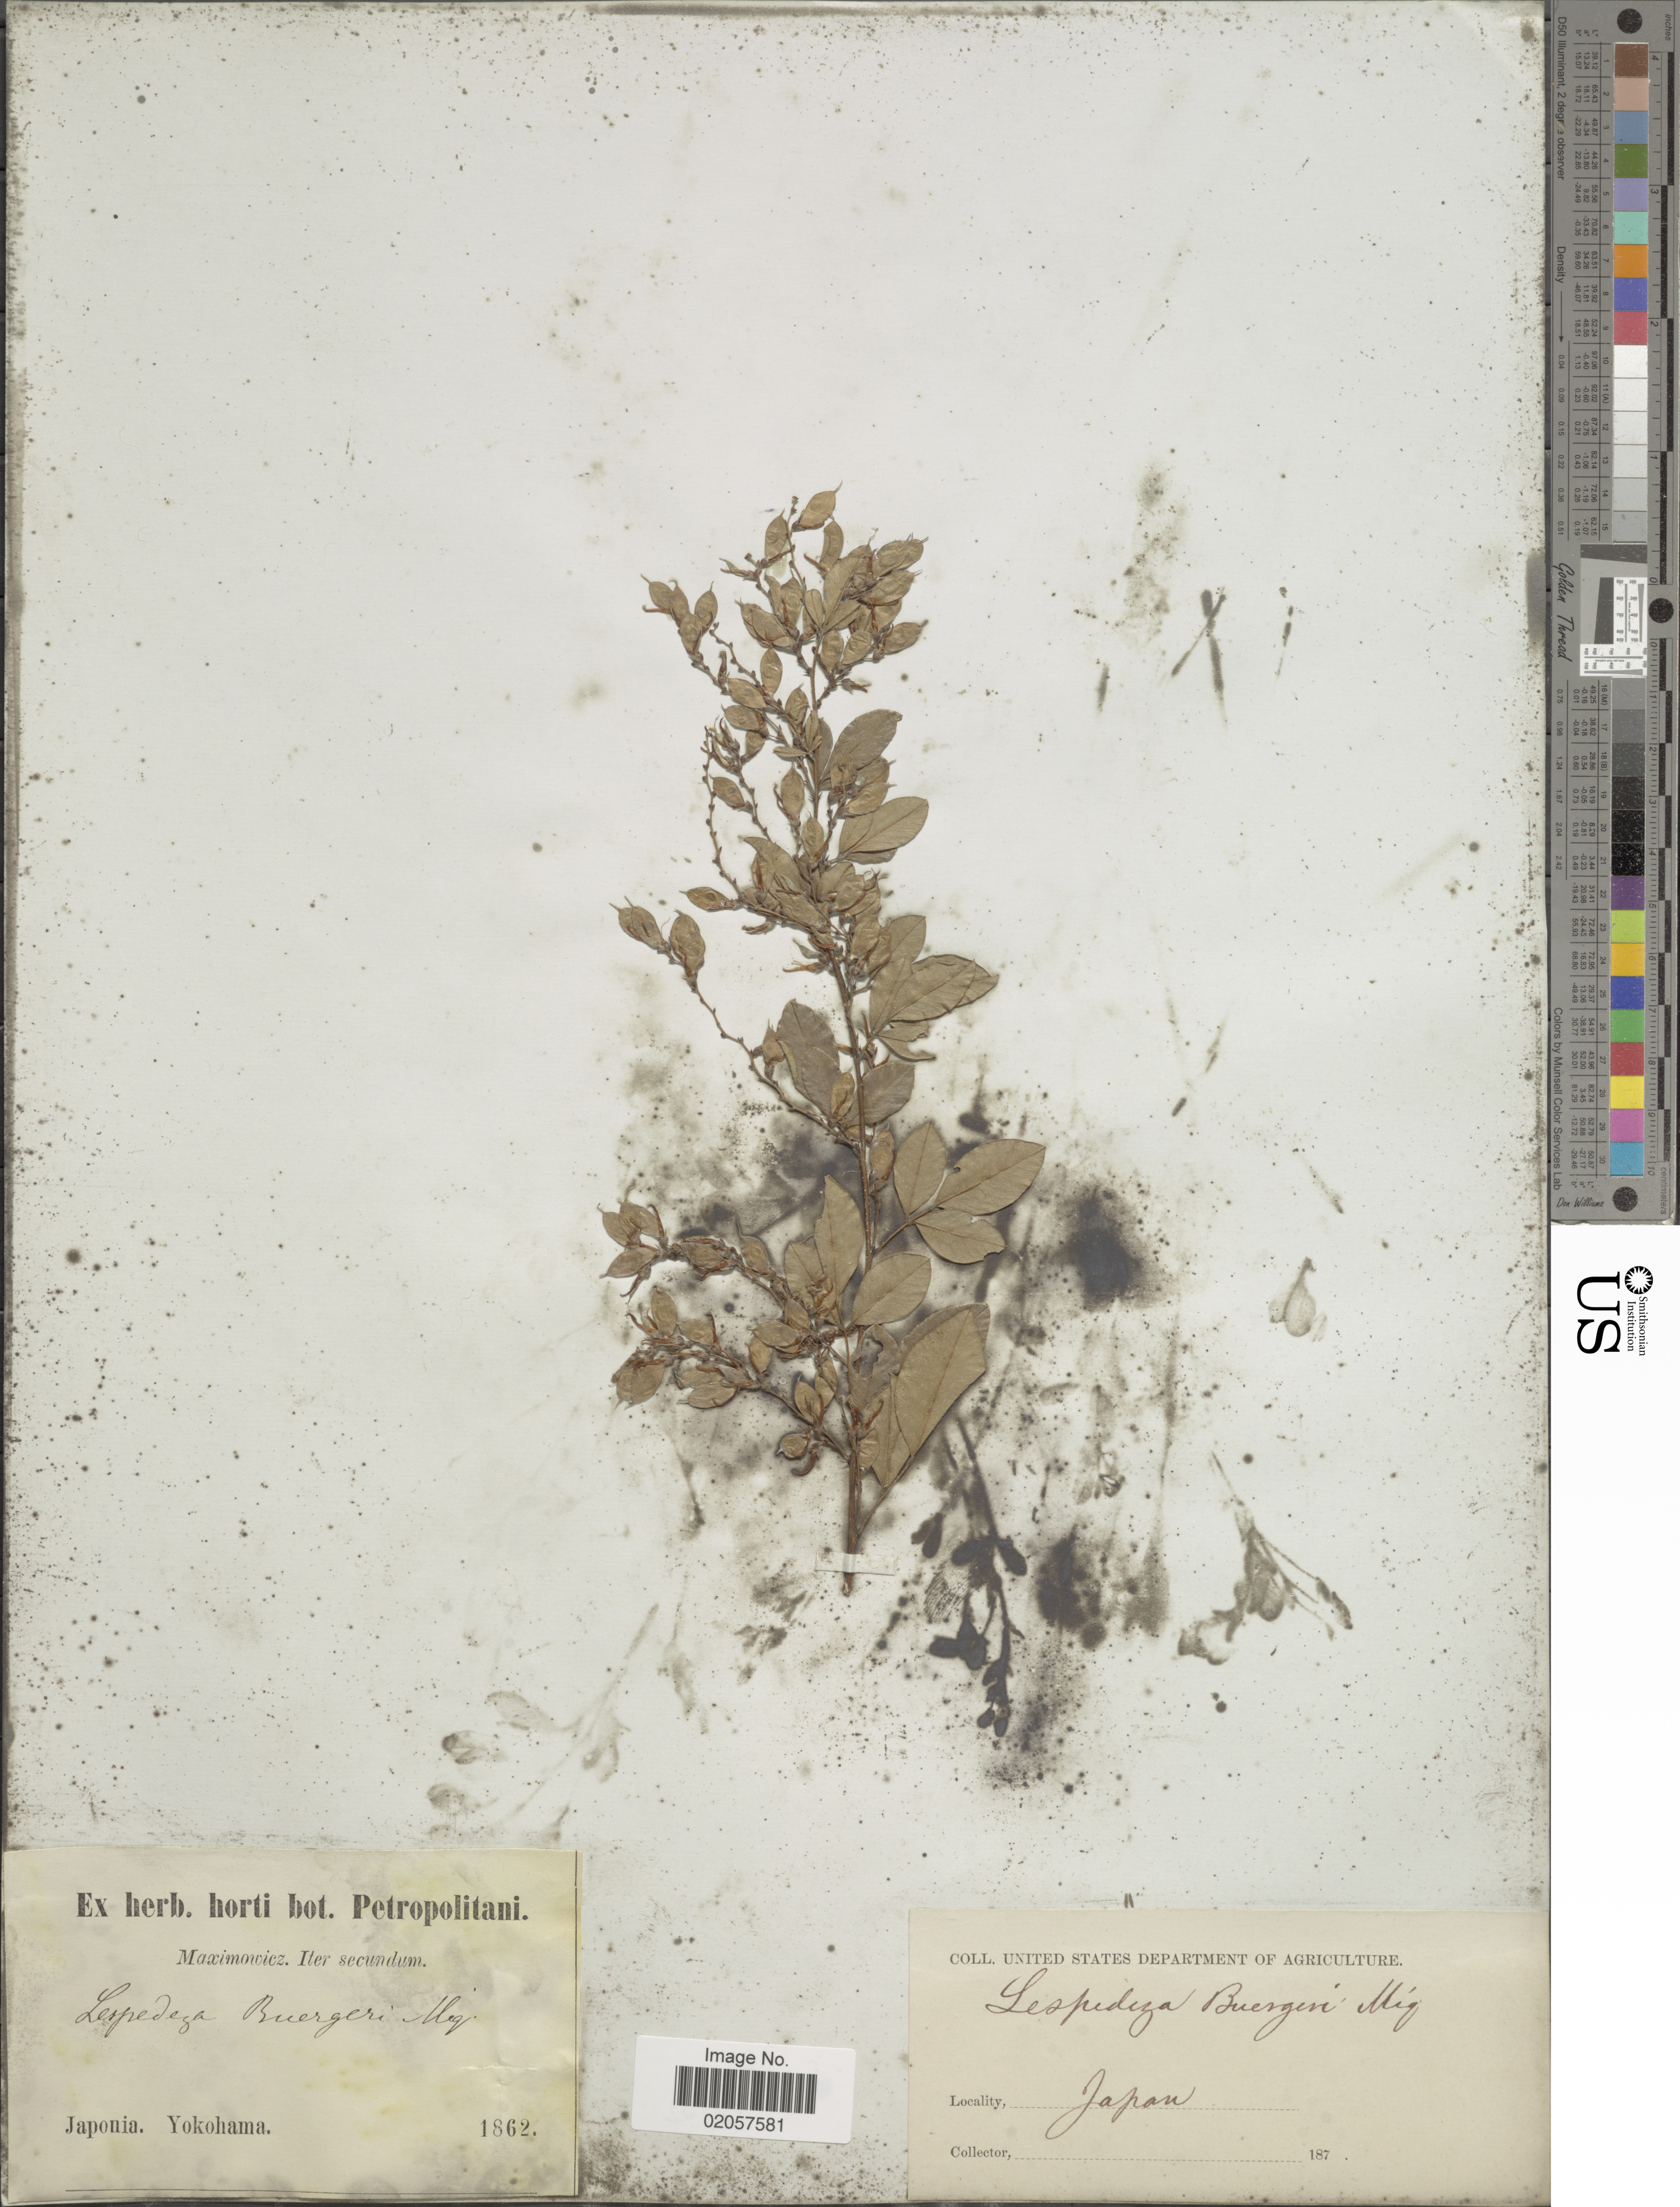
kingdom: Plantae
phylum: Tracheophyta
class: Magnoliopsida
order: Fabales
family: Fabaceae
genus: Lespedeza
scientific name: Lespedeza buergeri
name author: Miq.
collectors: Maximowicz, --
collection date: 1862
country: Japan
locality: Japonia, Yokohama.